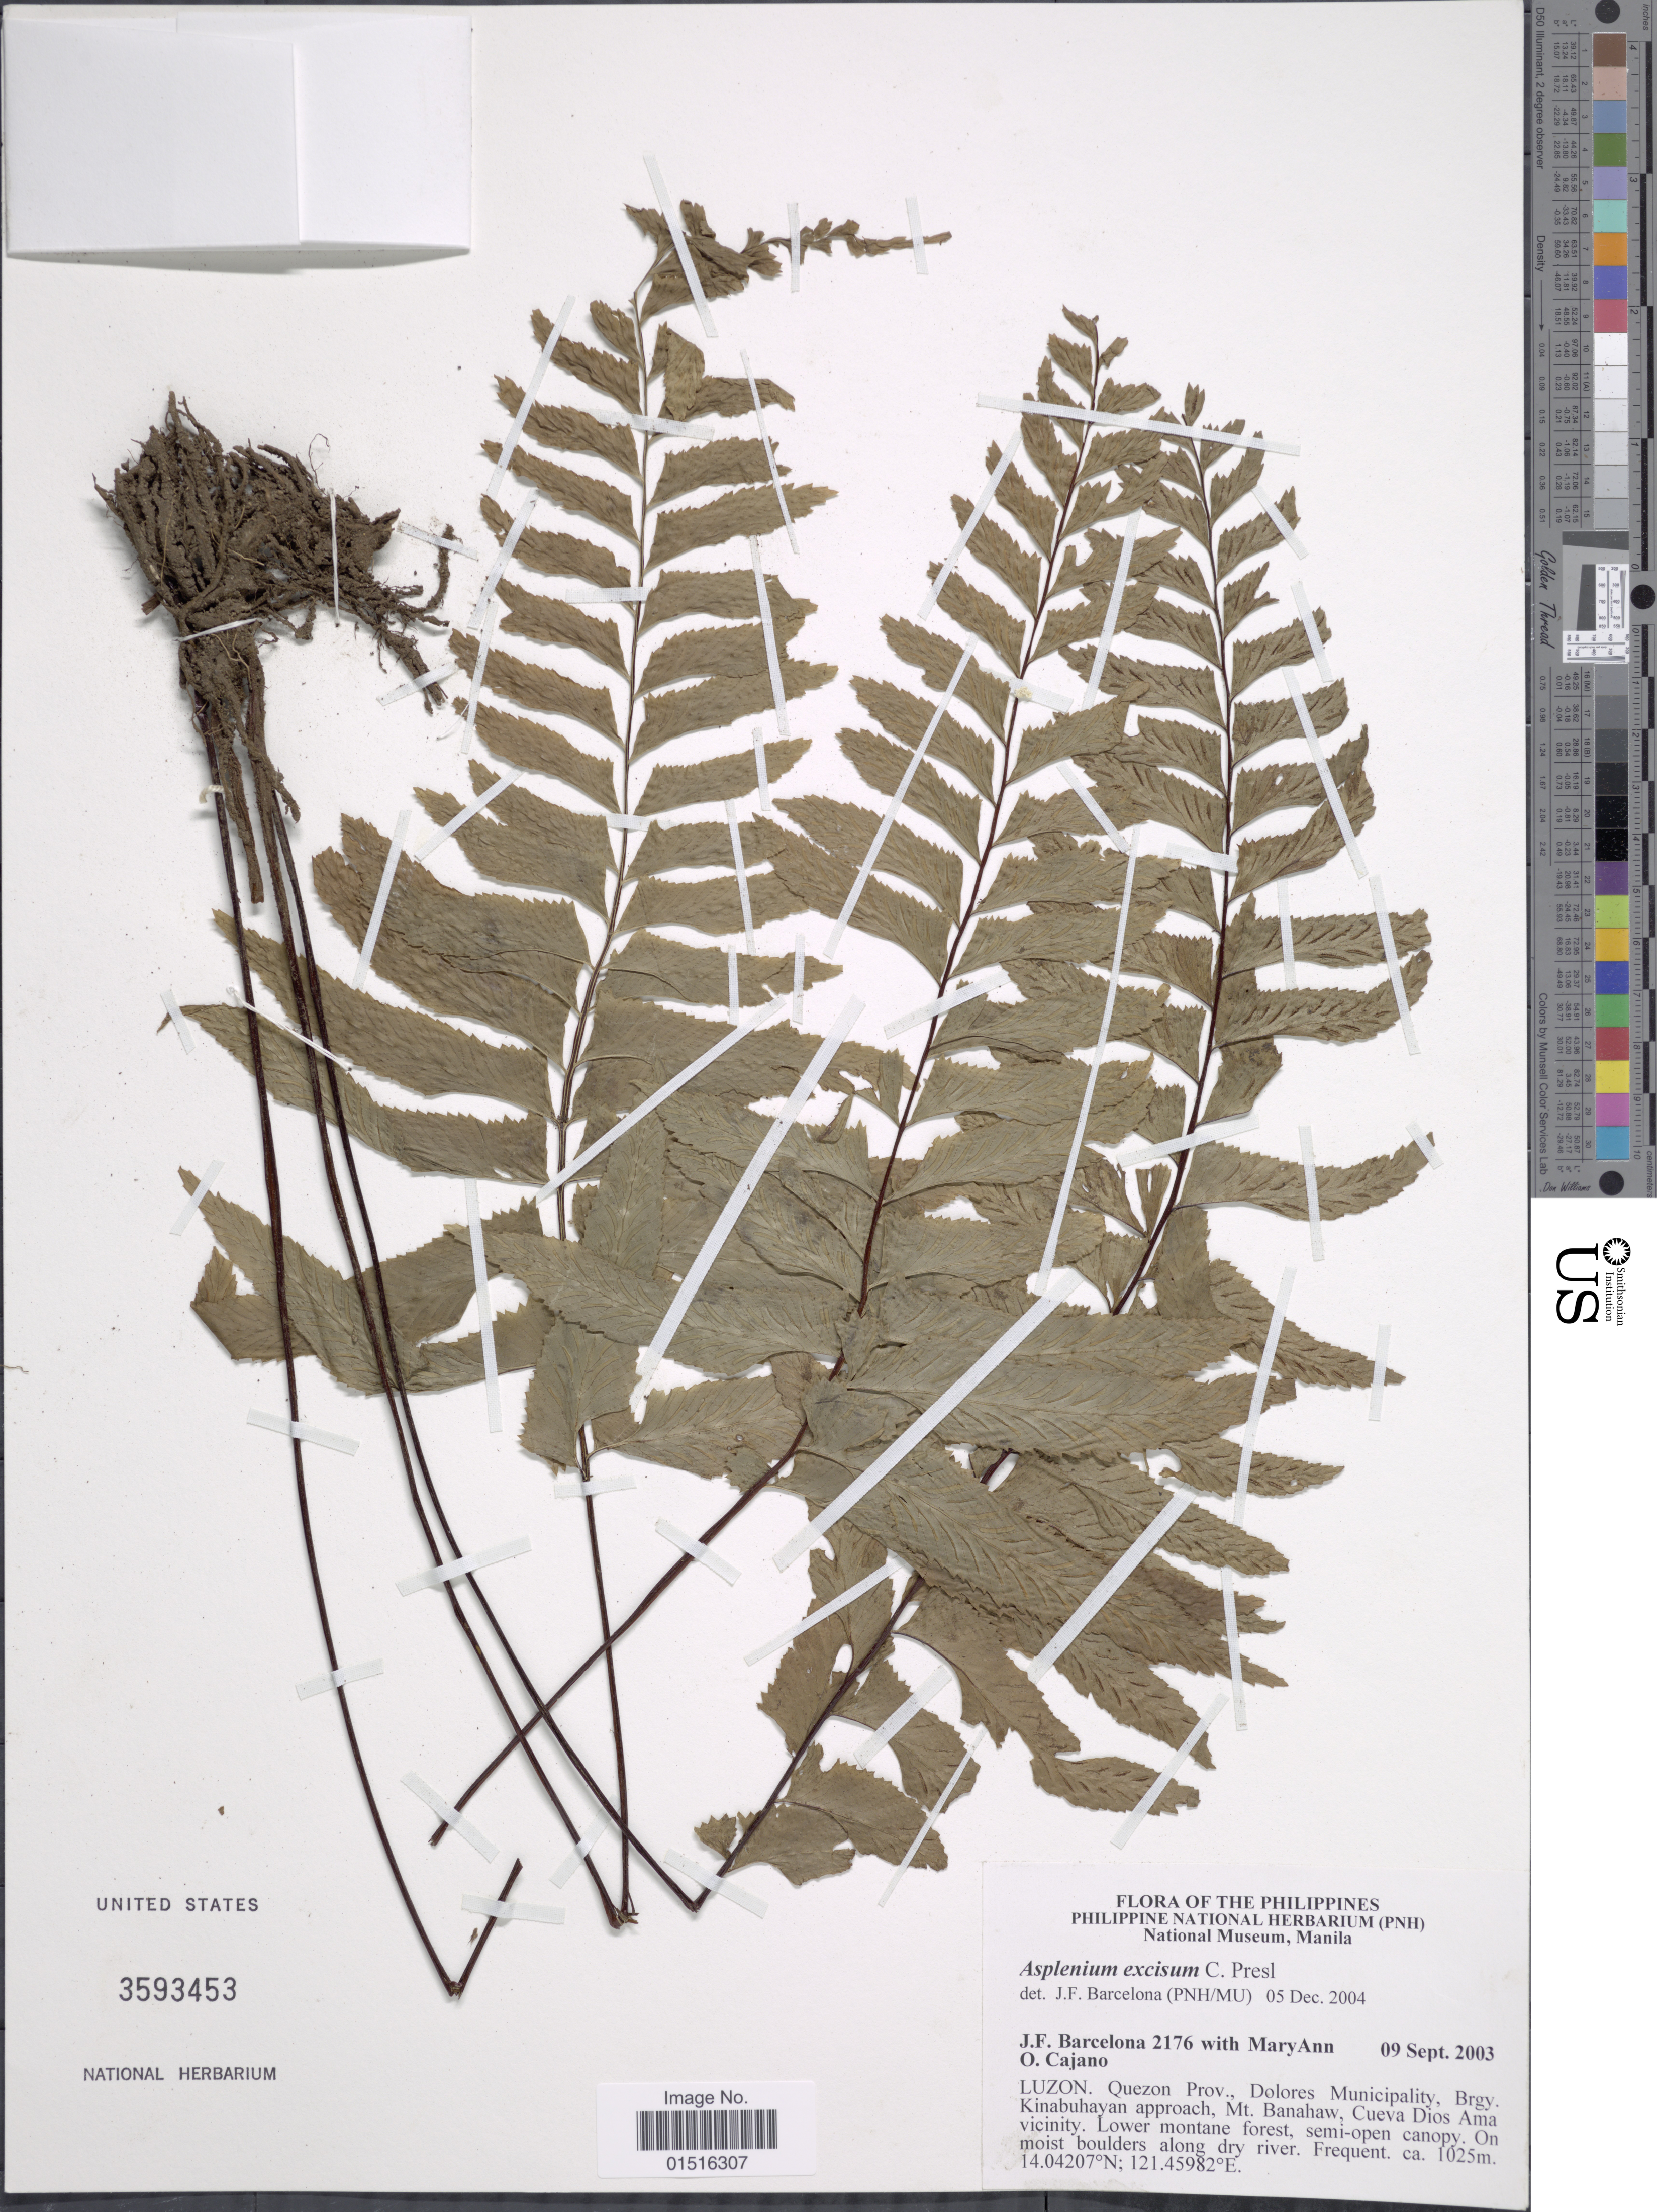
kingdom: Plantae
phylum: Tracheophyta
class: Polypodiopsida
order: Polypodiales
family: Aspleniaceae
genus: Hymenasplenium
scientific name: Hymenasplenium excisum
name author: C. Presl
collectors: J. F. Barcelona & M. Cajano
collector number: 2176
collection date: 2003-09-09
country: Philippines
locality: Luzon, Quezon Prov. Dolores Municipality, Brgy. Kinabuhayan approach, Mt. Banahaw, Cueva Dios Ama vicinity, Lower montane forest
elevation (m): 1025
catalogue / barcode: US 3593453